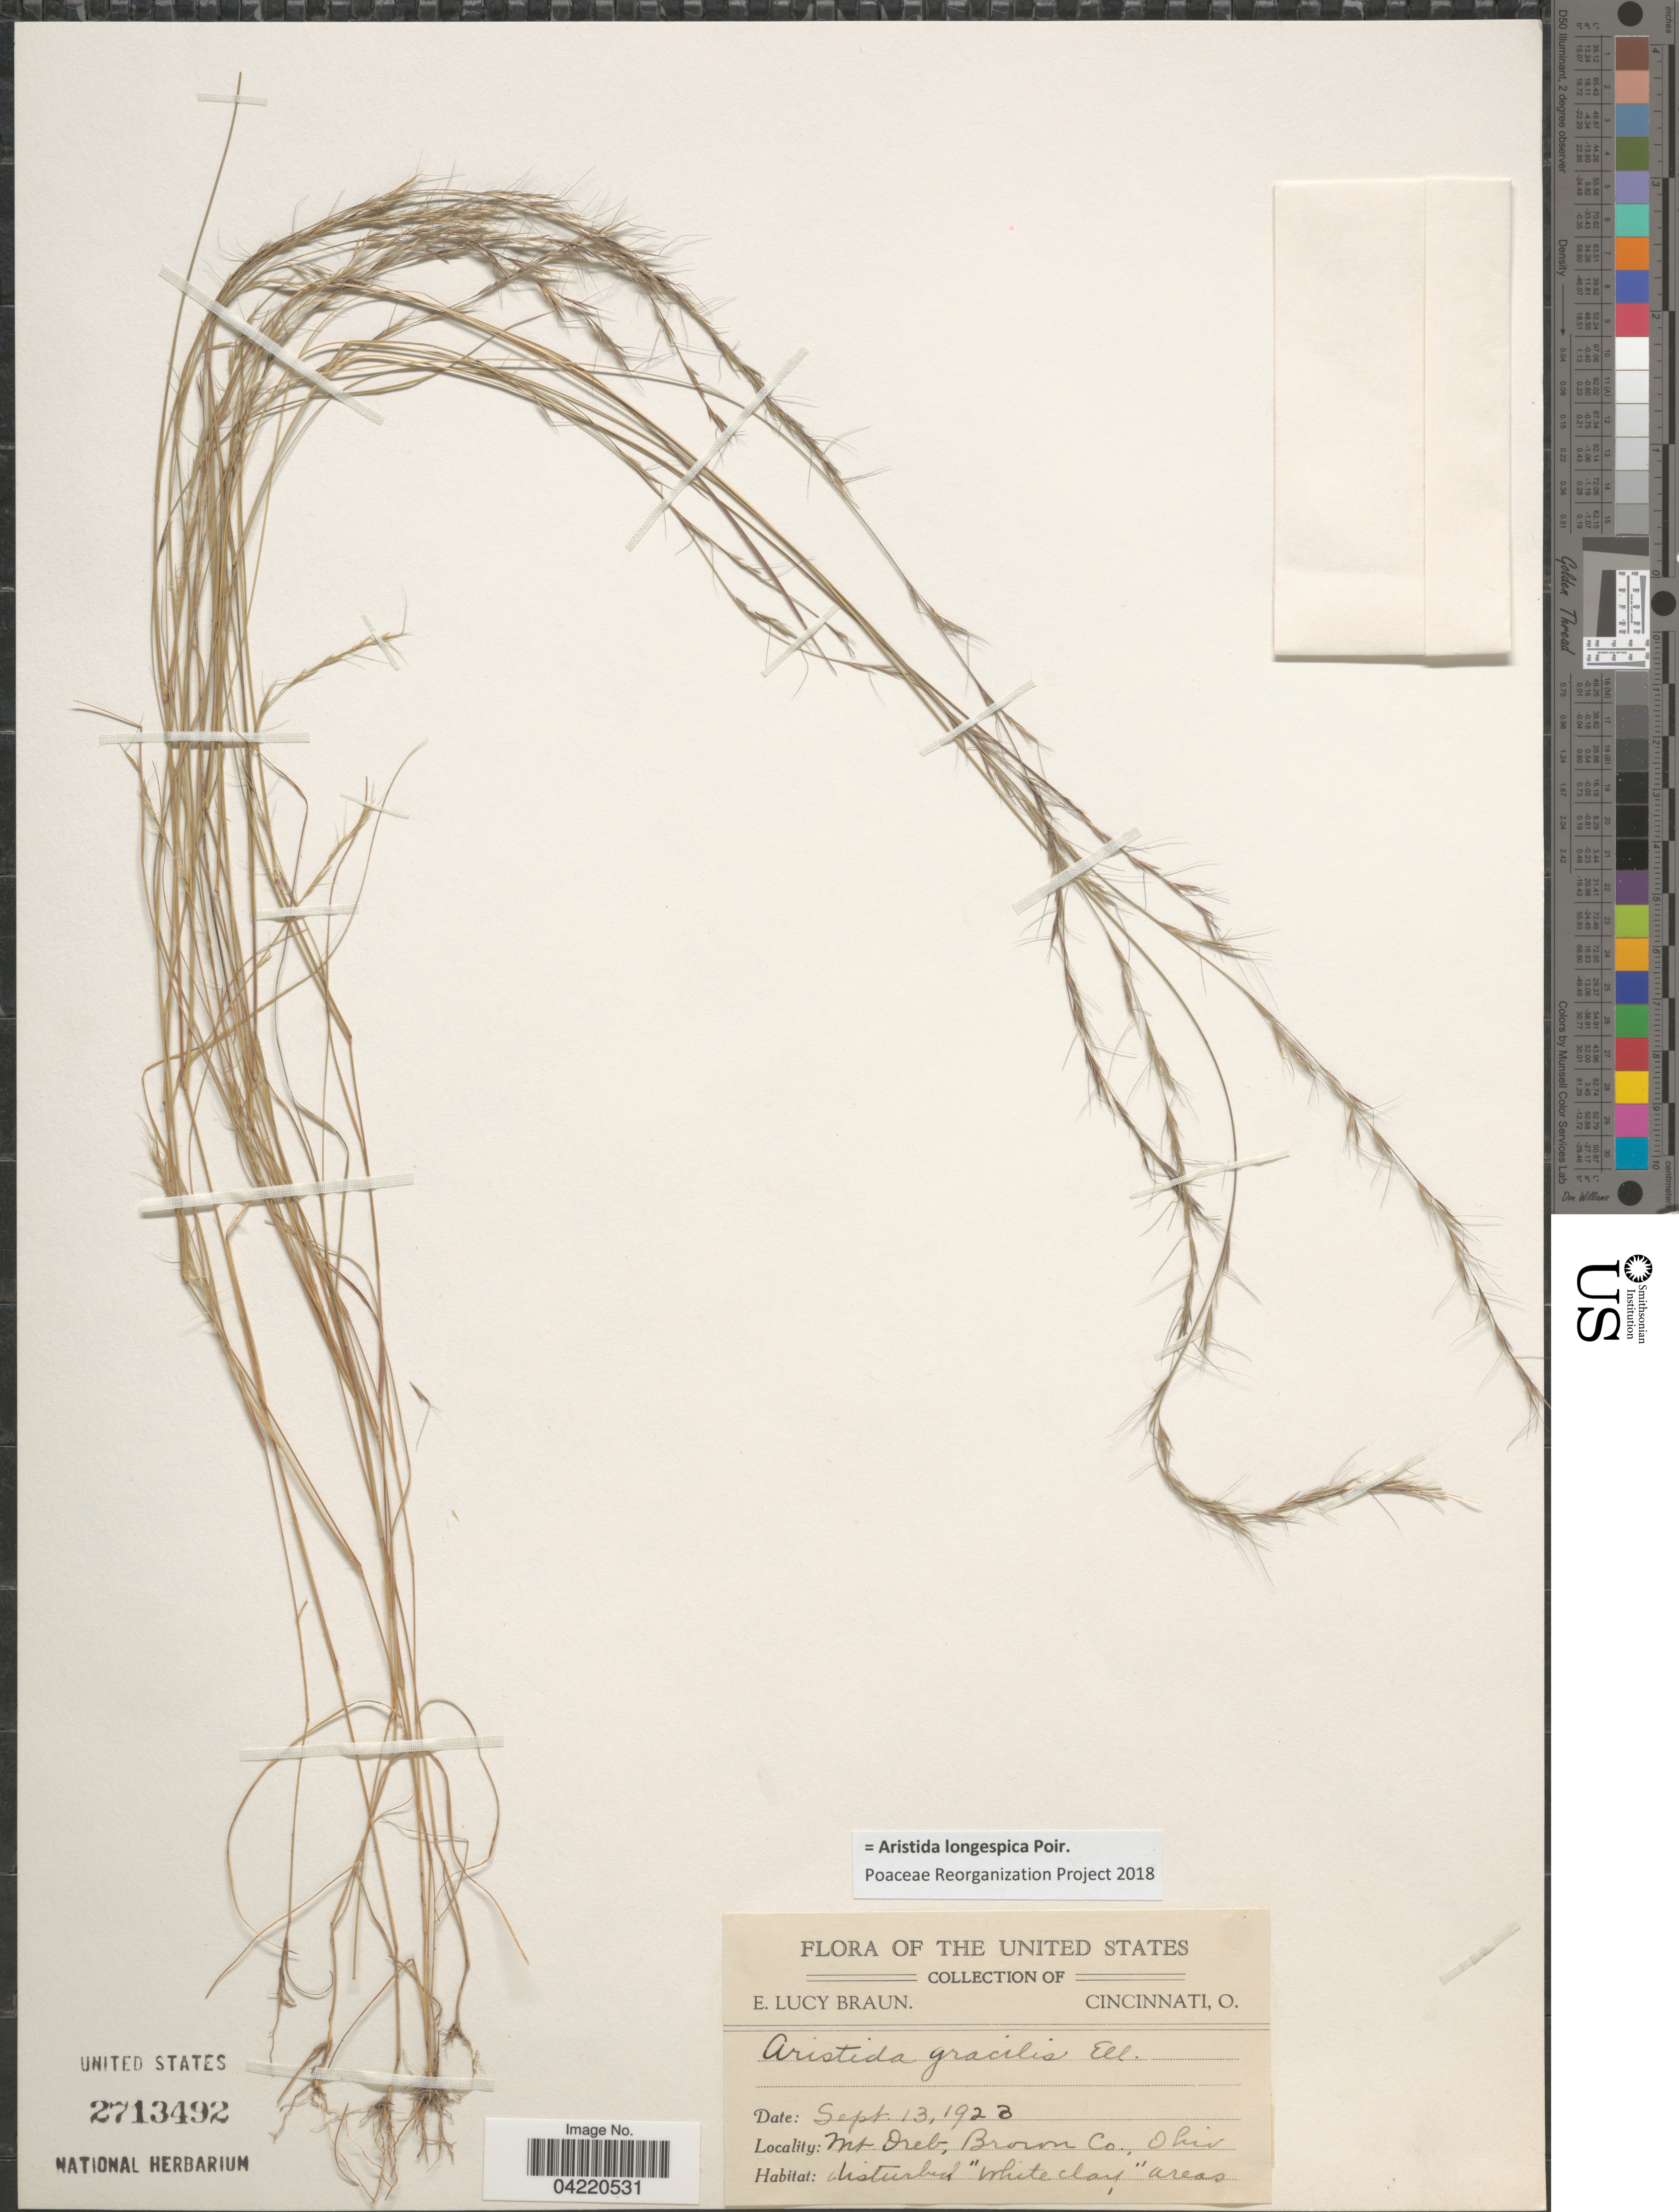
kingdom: Plantae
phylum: Tracheophyta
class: Liliopsida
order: Poales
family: Poaceae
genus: Aristida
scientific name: Aristida longespica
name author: Poir.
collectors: E. L. Braun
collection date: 1923-09-13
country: United States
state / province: Ohio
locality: Mt Oreb, Brown Co.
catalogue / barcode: US 2713492